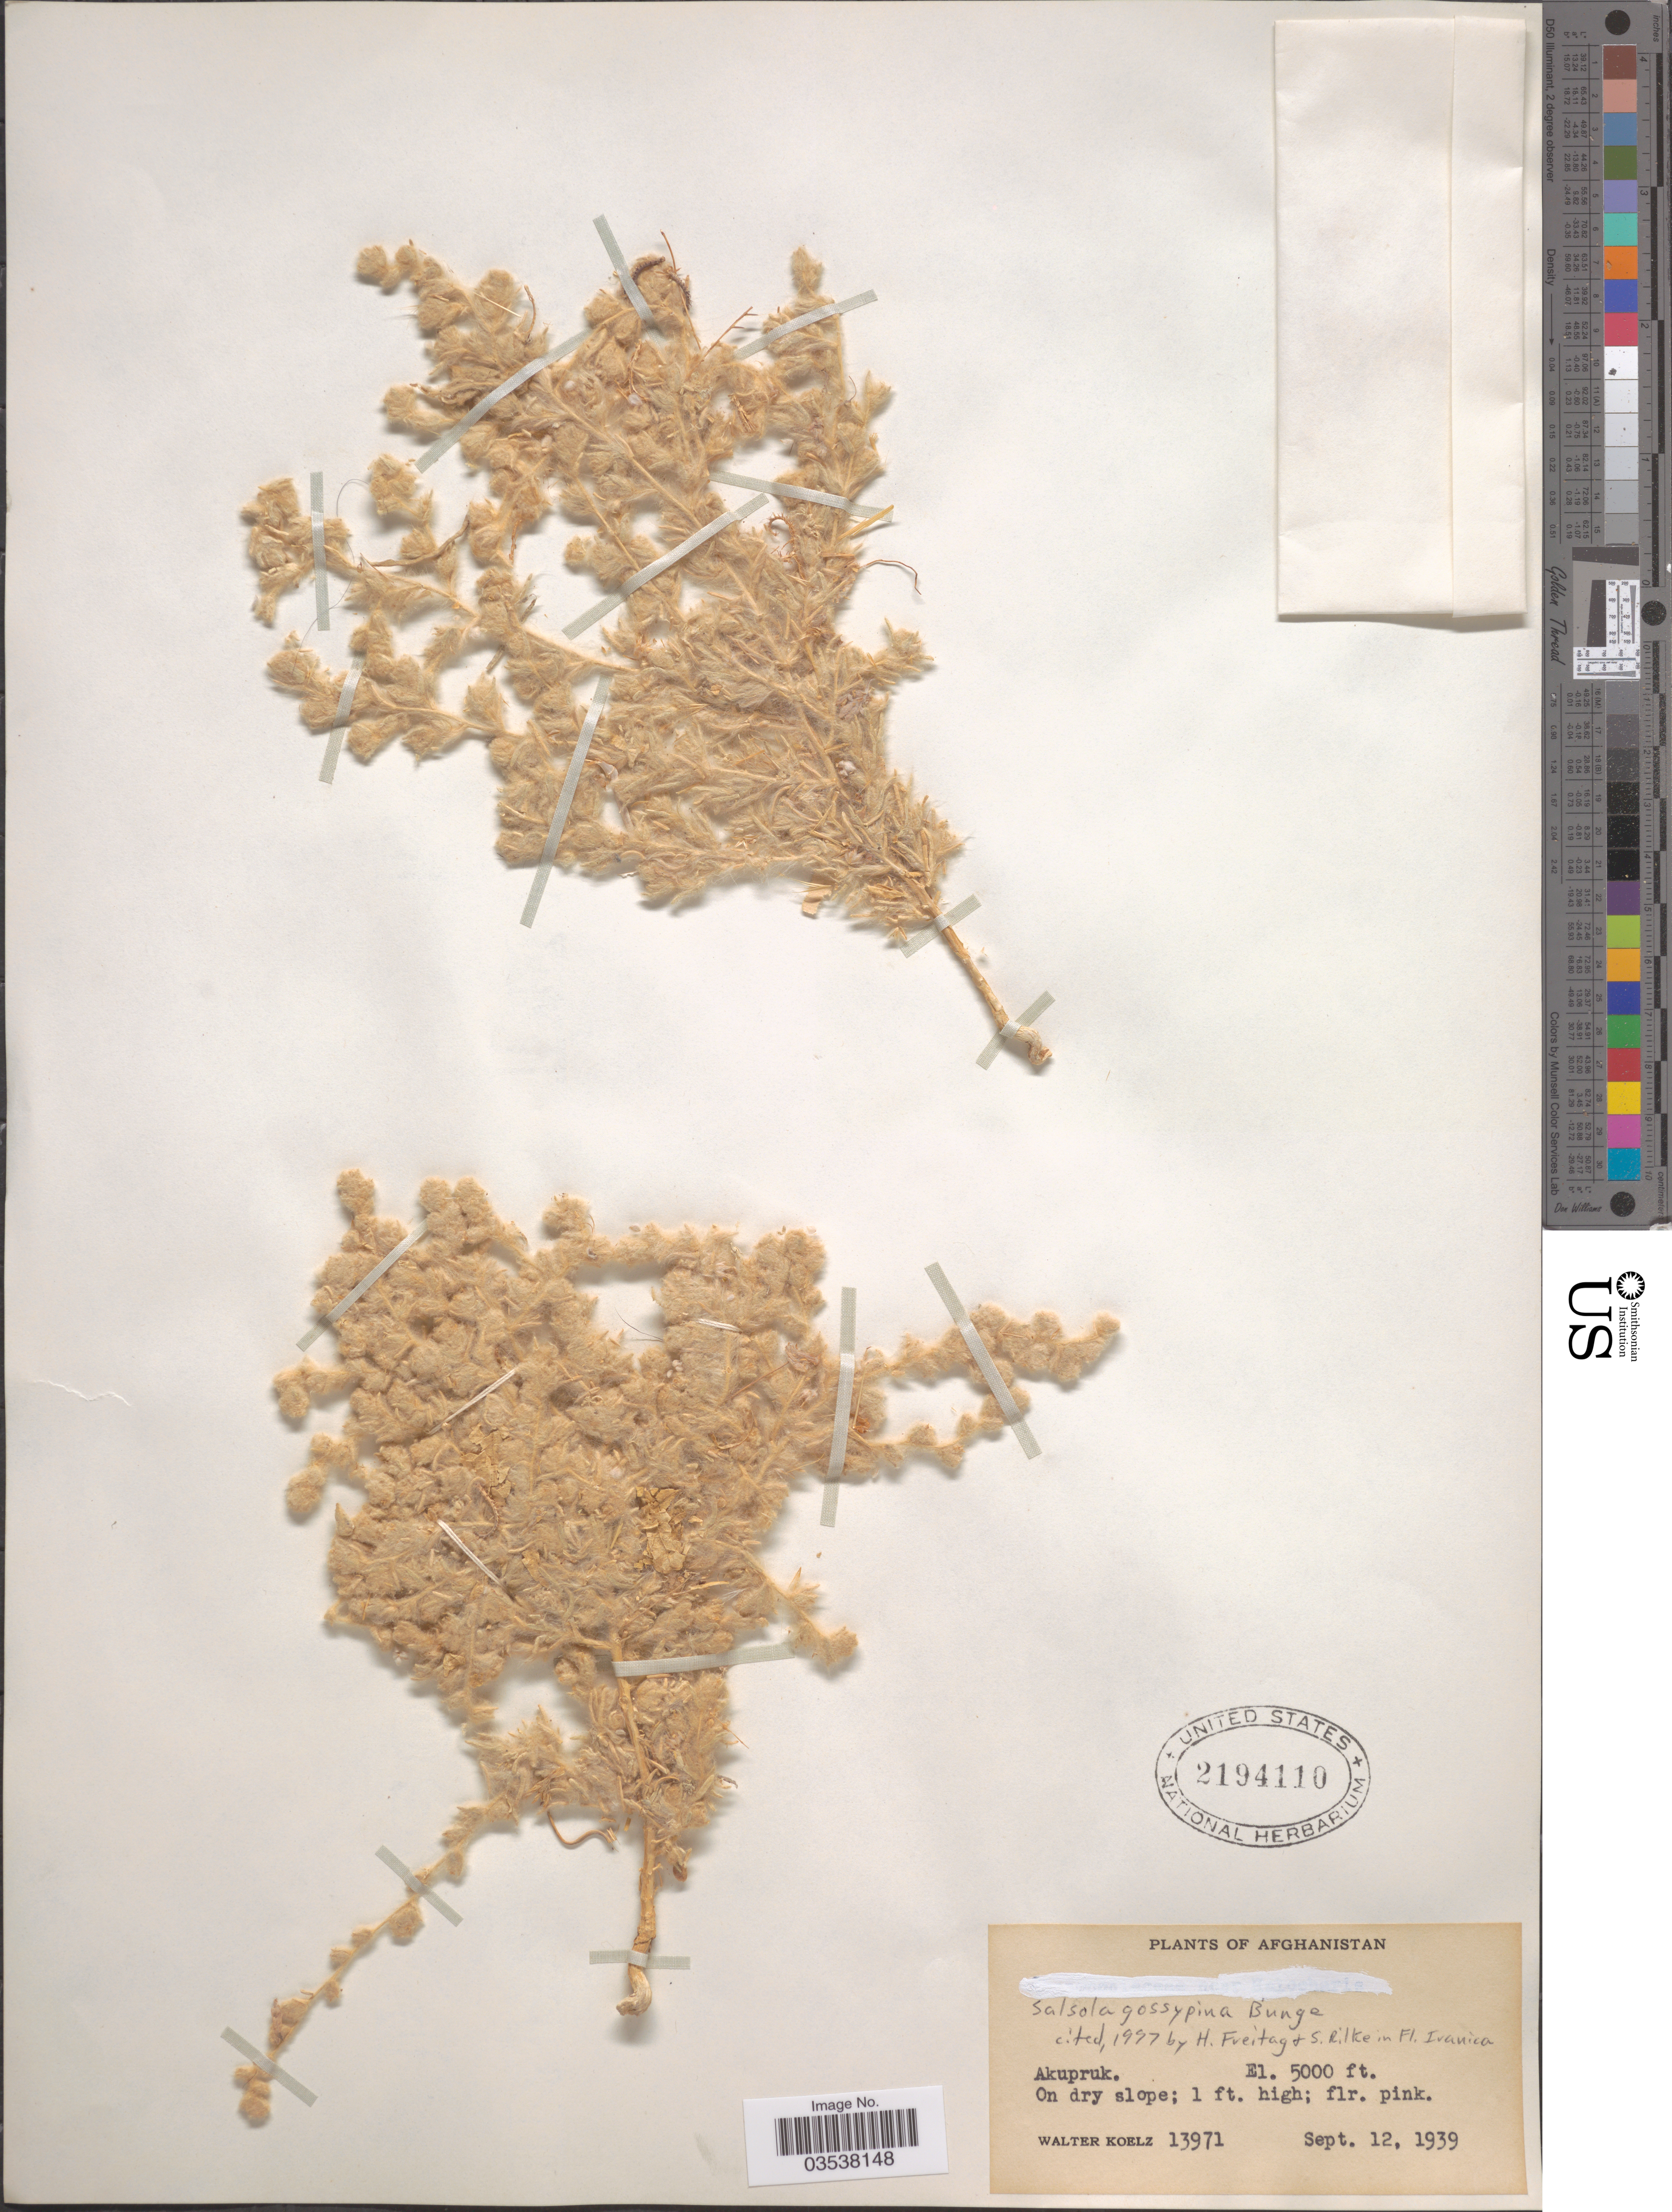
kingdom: Plantae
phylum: Tracheophyta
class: Magnoliopsida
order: Caryophyllales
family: Amaranthaceae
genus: Kaviria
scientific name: Kaviria gossypina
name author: (Bunge ex Boiss.) Akhani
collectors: W. N. Koelz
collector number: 13971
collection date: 1939-09-12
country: Afghanistan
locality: Akupruk.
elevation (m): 1524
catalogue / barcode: US 2194110